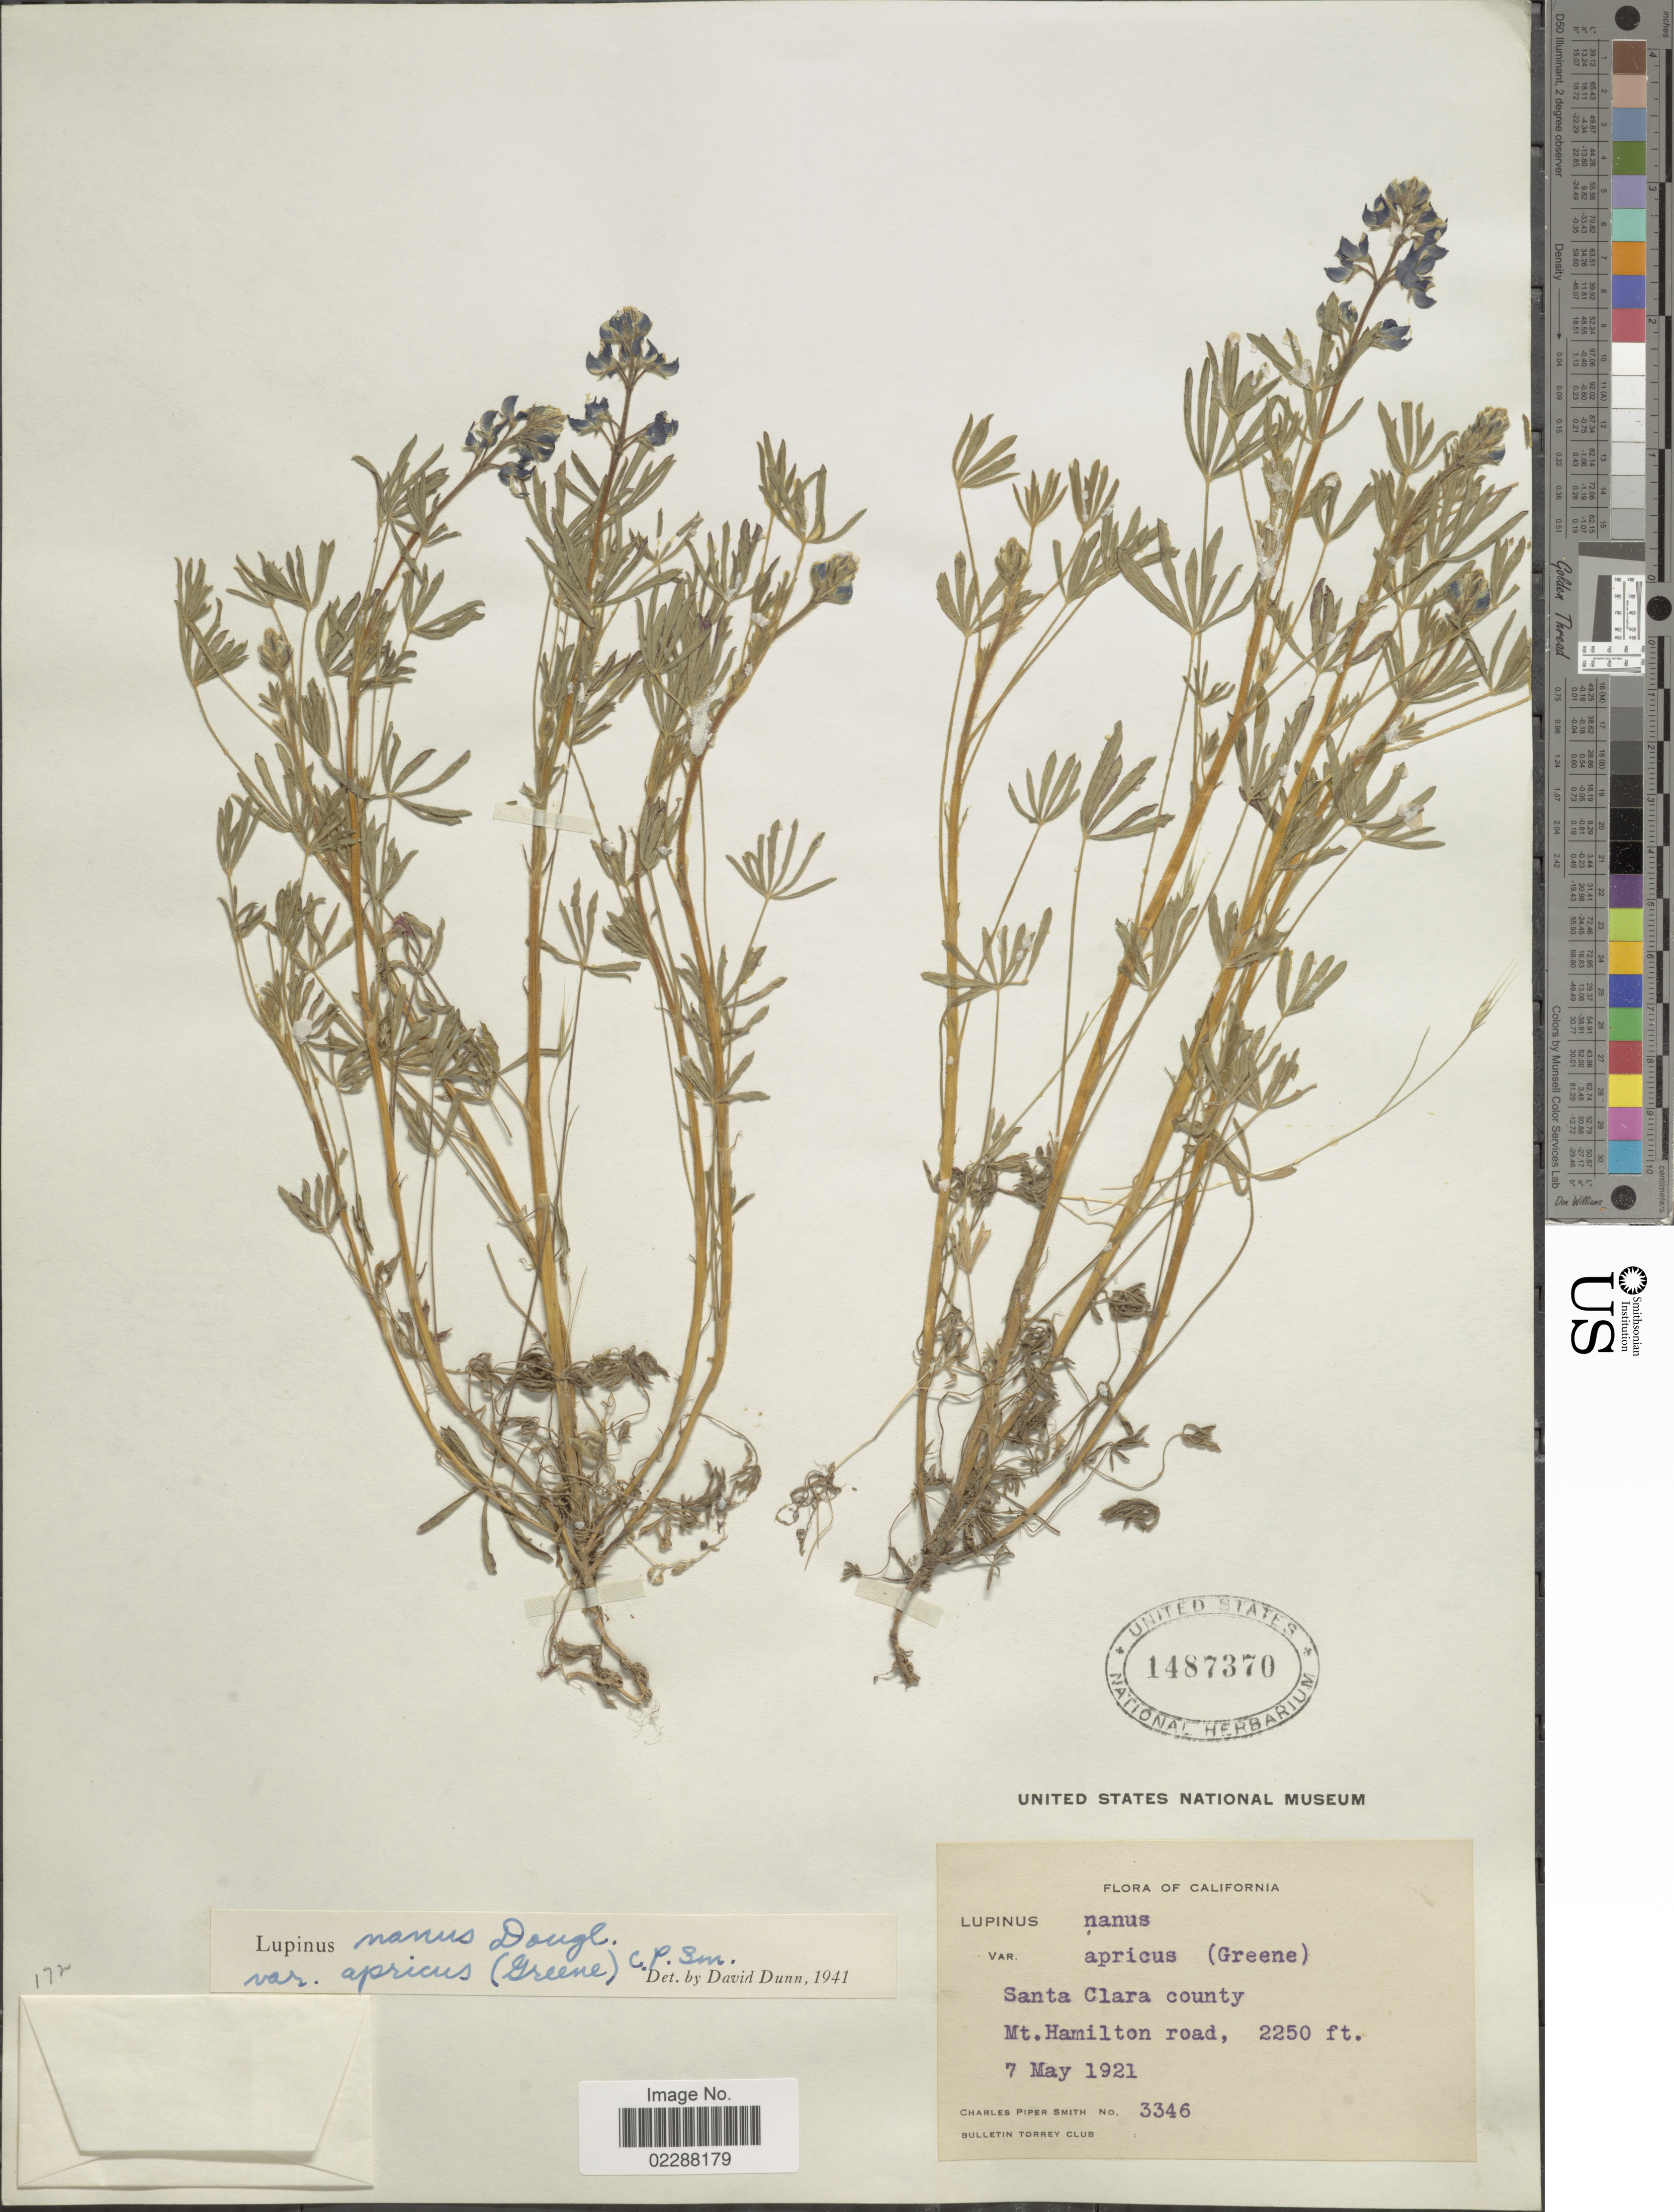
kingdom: Plantae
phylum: Tracheophyta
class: Magnoliopsida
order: Fabales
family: Fabaceae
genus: Lupinus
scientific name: Lupinus vallicola subsp. apricus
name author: (Greene) D.B. Dunn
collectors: C. P. Smith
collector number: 3346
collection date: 1921-05-07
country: United States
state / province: California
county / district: Santa Clara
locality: Santa Clara country, Mt. Hamilton road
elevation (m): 686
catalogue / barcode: US 1487370